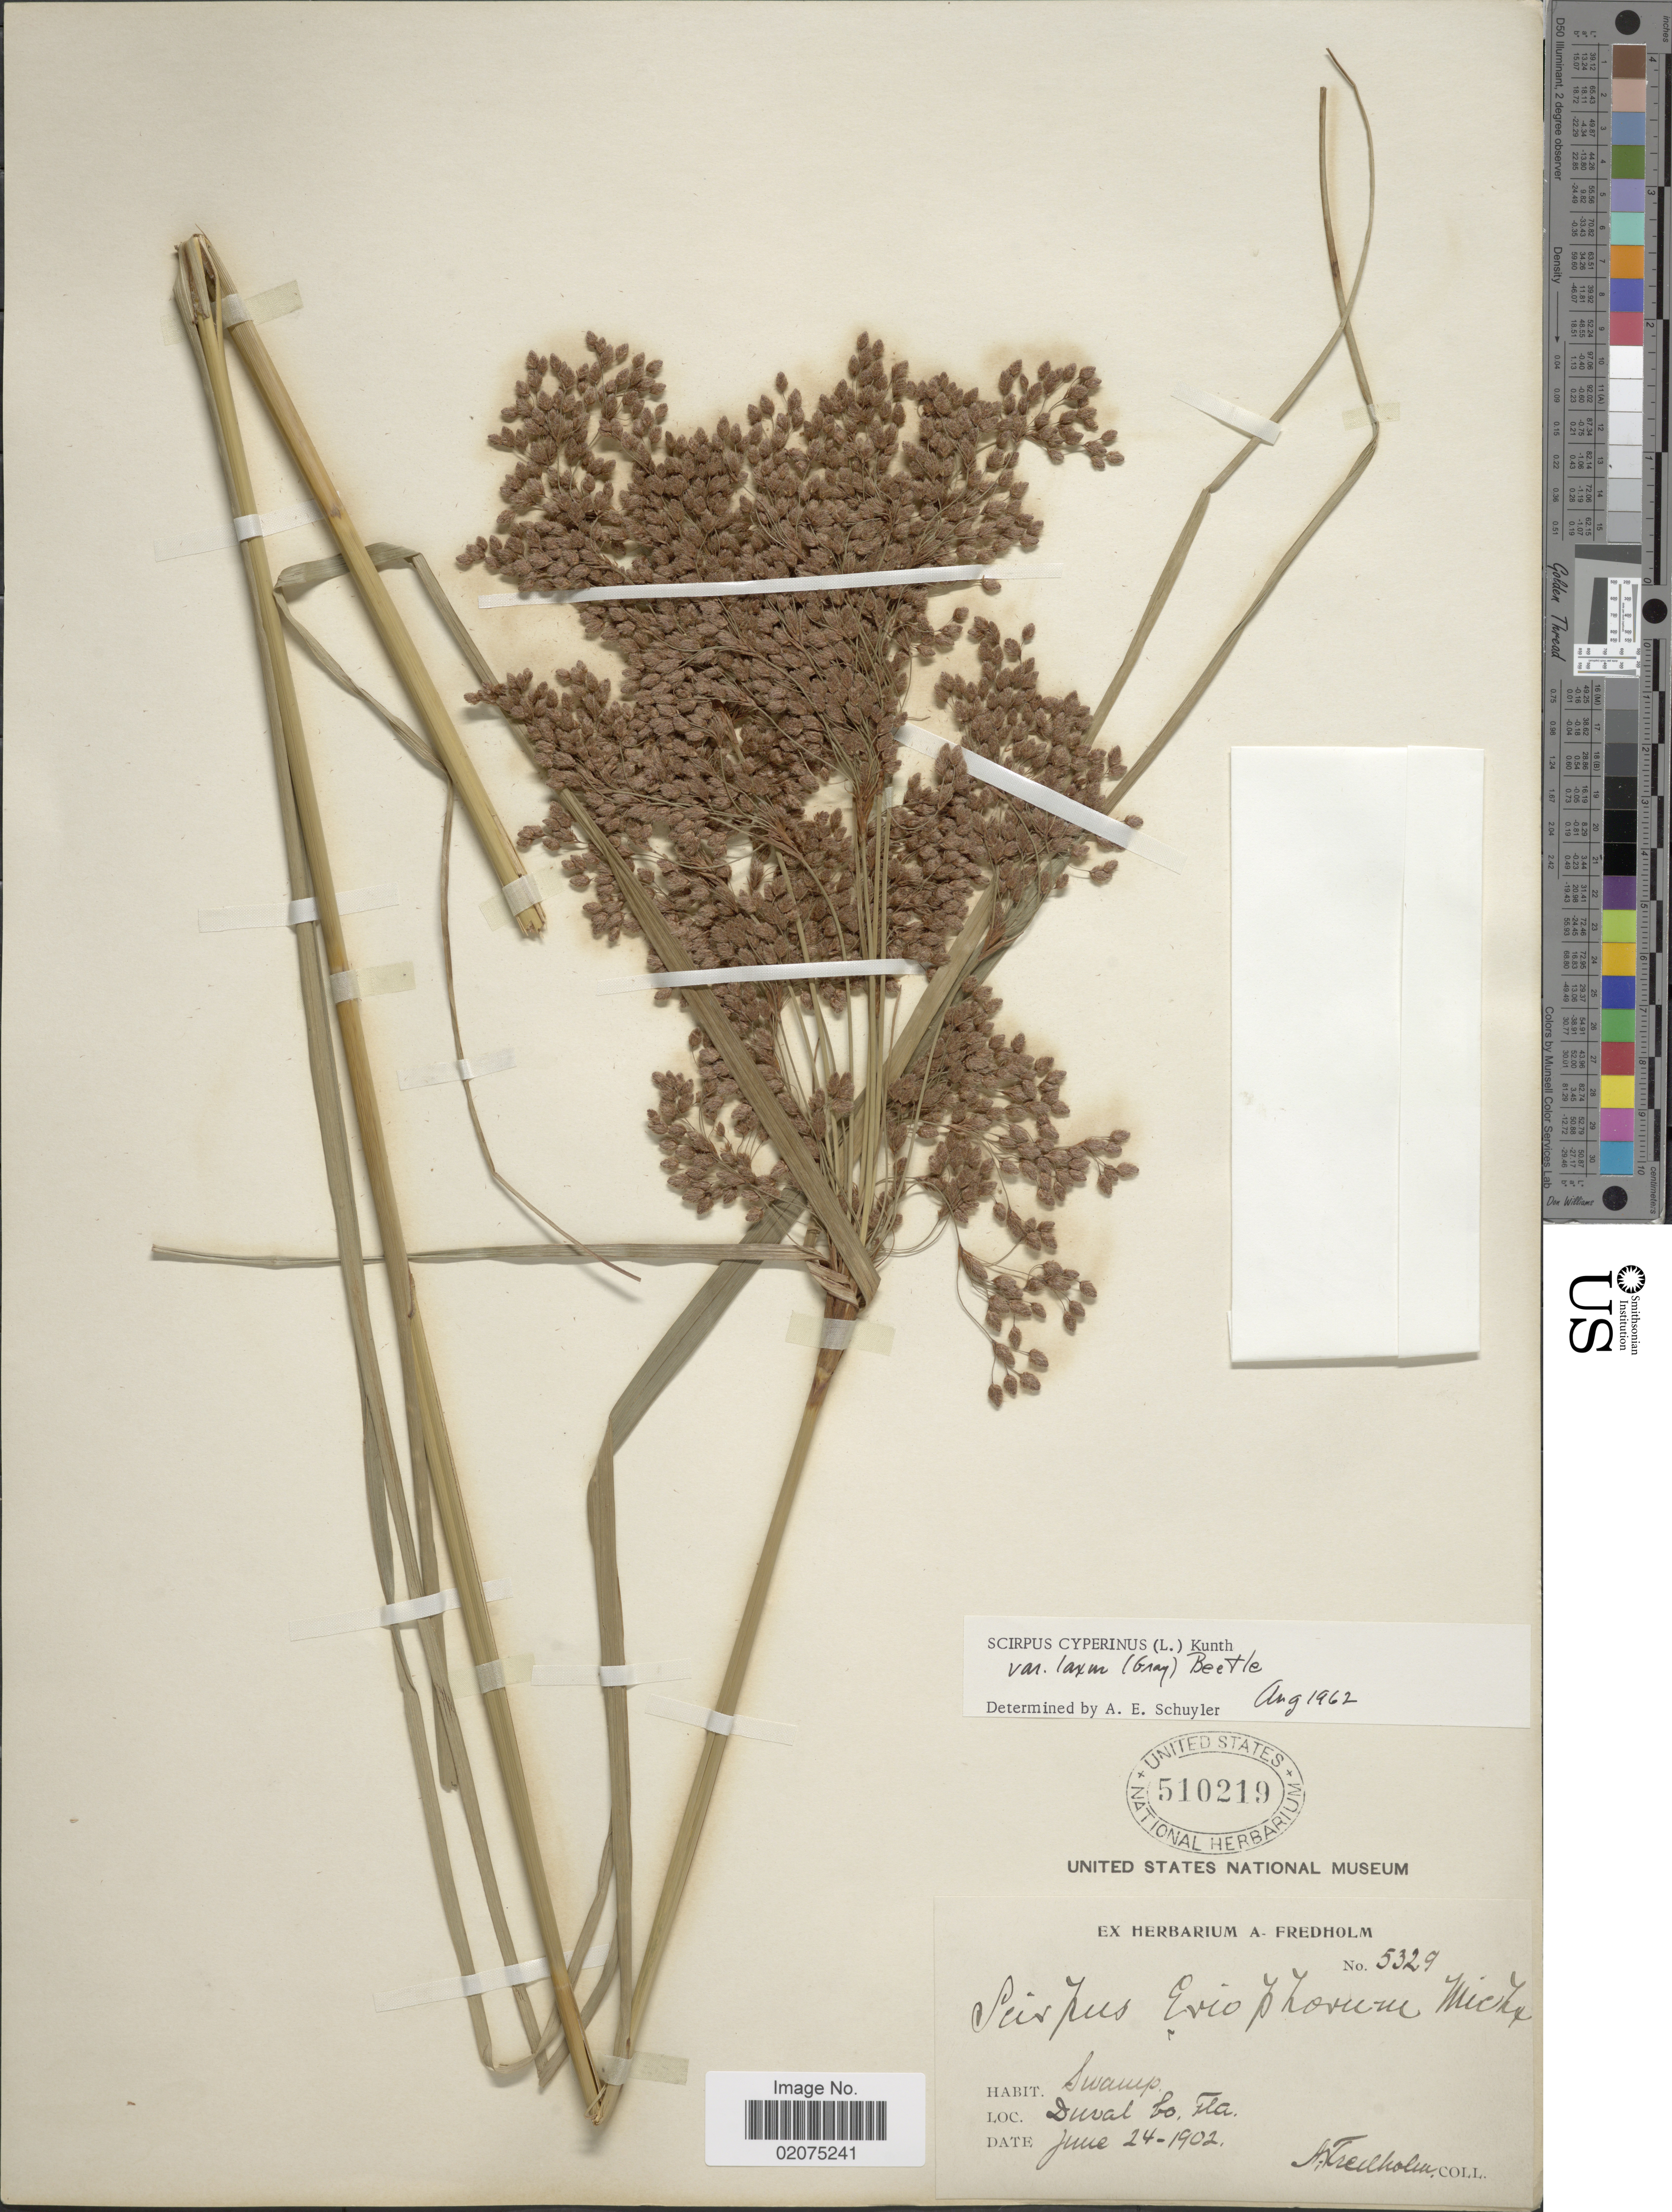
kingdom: Plantae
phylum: Tracheophyta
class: Liliopsida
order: Poales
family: Cyperaceae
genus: Scirpus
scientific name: Scirpus cyperinus var. laxus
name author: (A. Gray) Beetle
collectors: A. Fredholm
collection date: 1902-06-24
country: United States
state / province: Florida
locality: Duval Co., Fla.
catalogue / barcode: US 510219